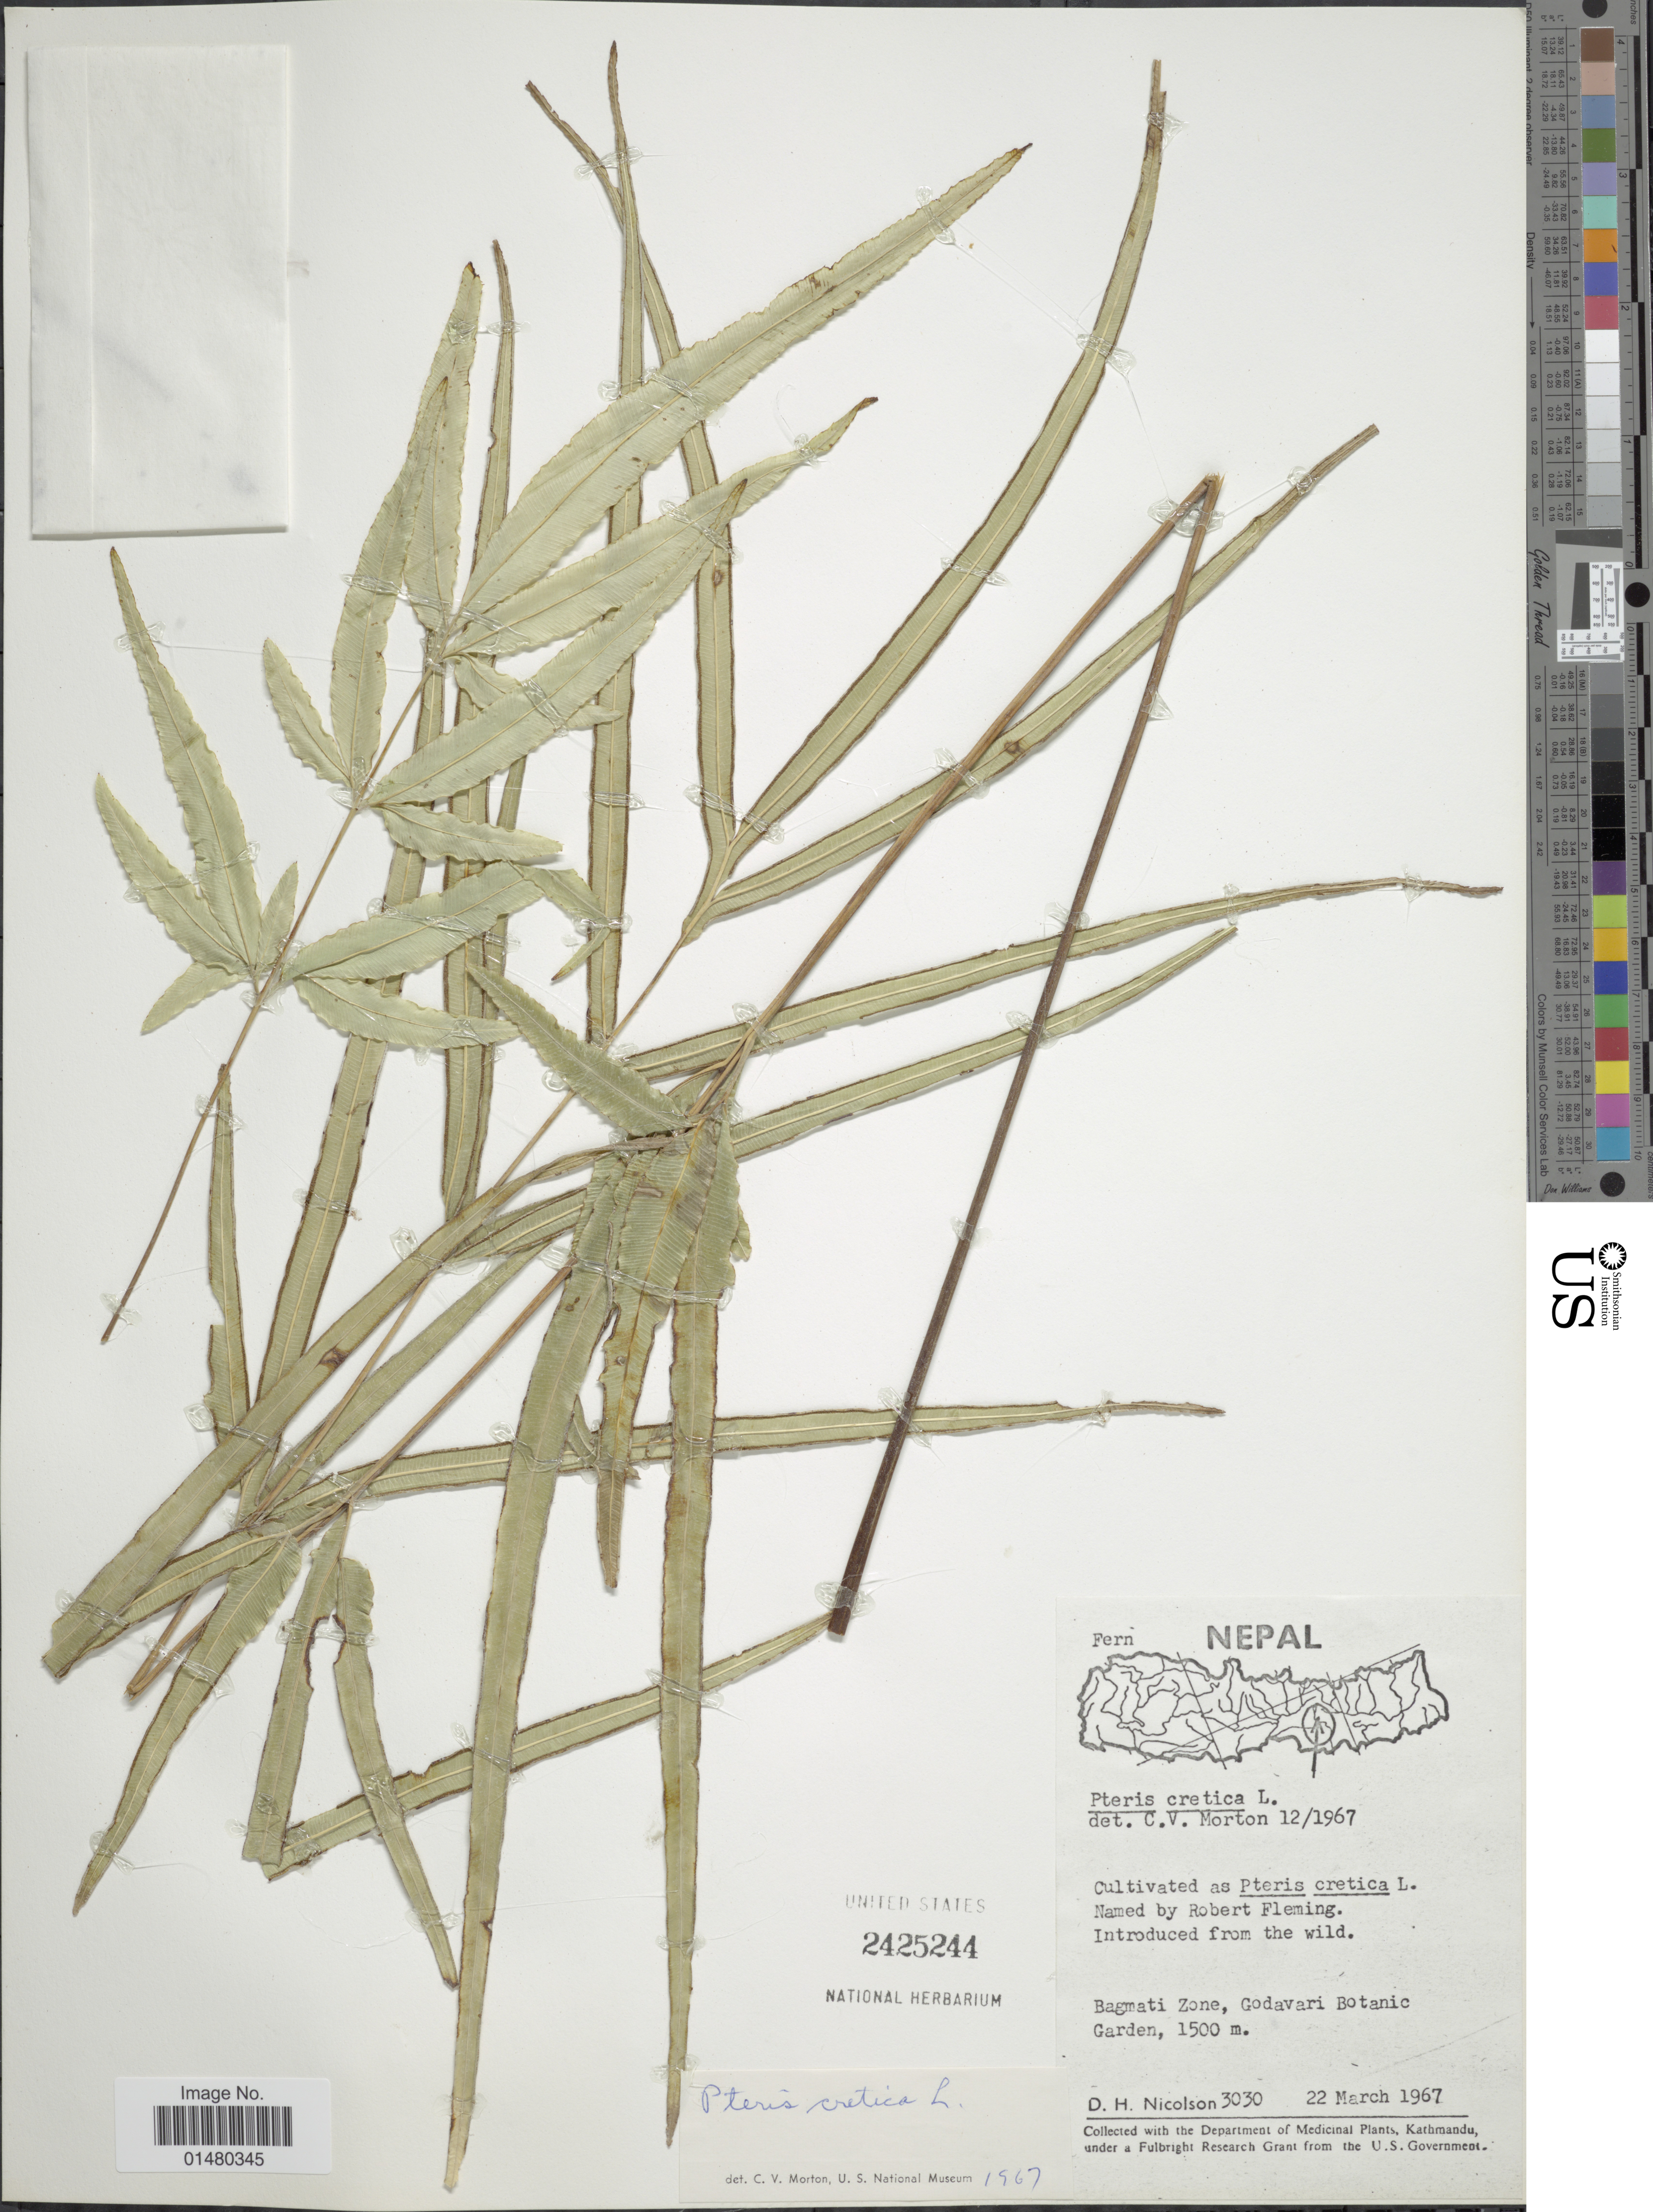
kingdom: Plantae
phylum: Tracheophyta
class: Polypodiopsida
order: Polypodiales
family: Pteridaceae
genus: Pteris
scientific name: Pteris cretica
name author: L.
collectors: D. H. Nicolson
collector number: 3030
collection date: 1967-03-22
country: Nepal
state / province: Bagmati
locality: Bagmati Zone, Godavari Botanic Garden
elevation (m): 1500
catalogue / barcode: US 2425244